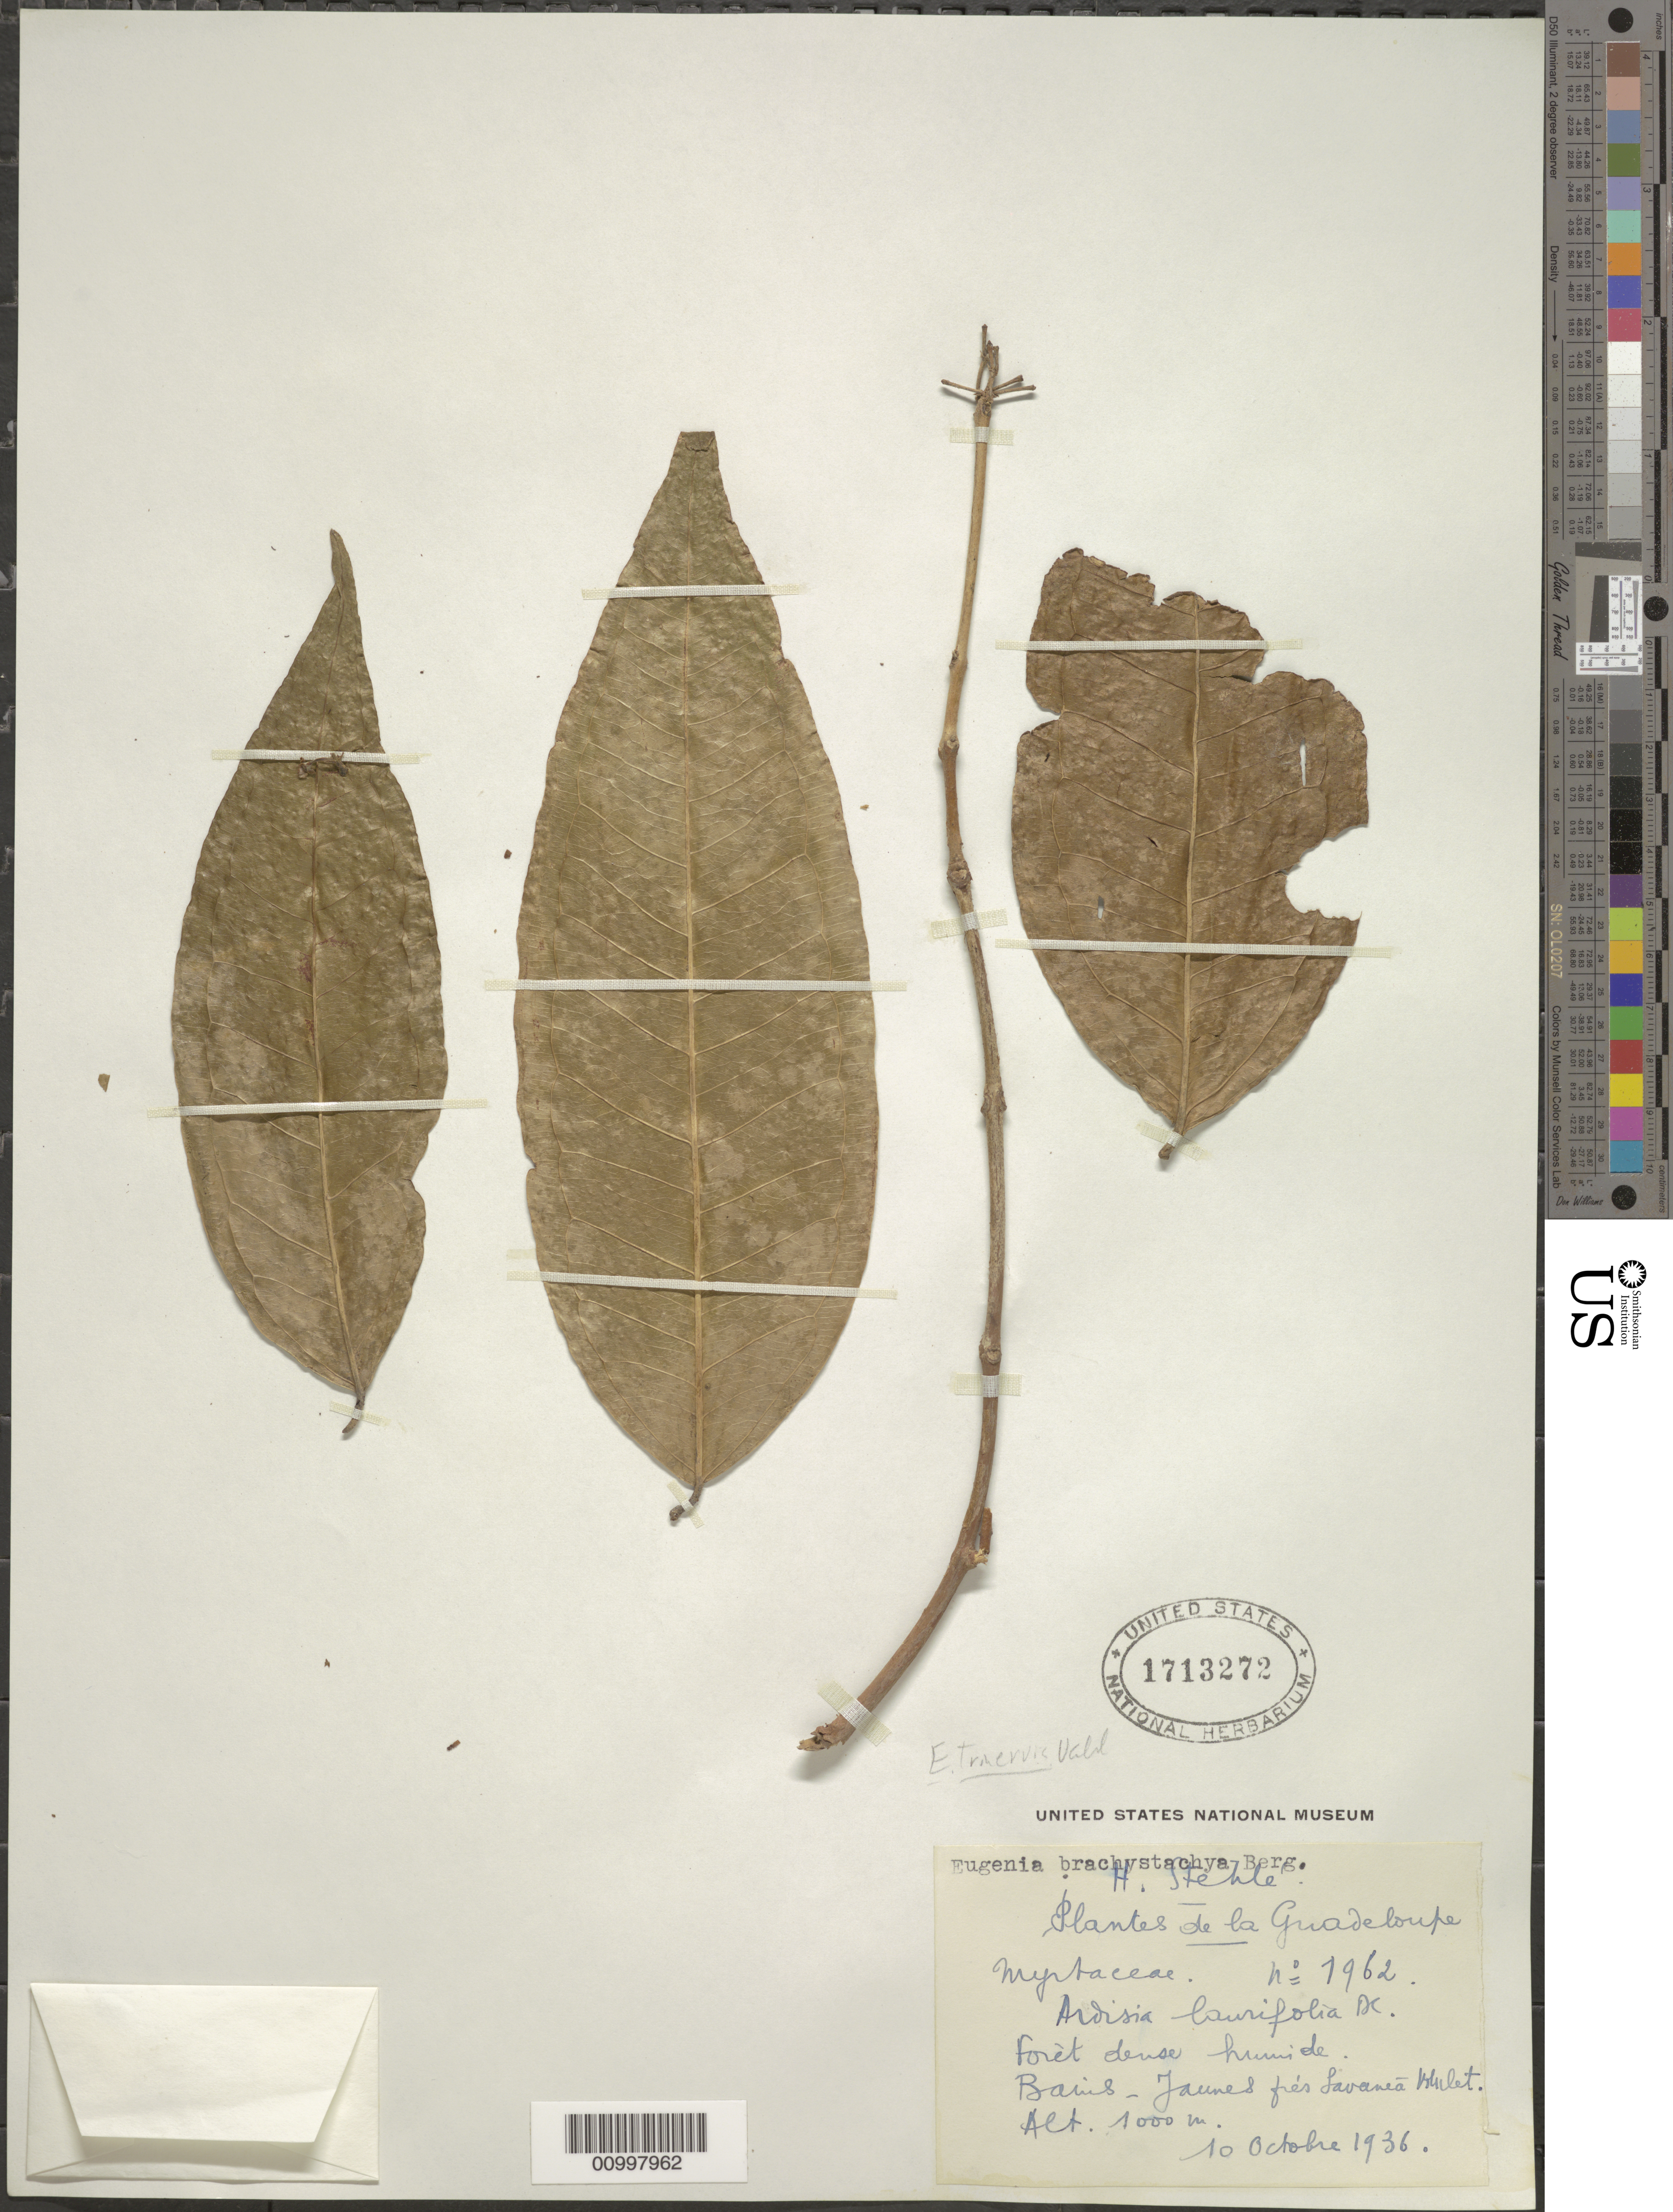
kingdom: Plantae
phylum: Tracheophyta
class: Magnoliopsida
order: Myrtales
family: Myrtaceae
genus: Eugenia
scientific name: Eugenia trinervia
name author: Vahl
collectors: H. Stehlé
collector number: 1962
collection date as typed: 10 Oct 1936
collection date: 1936-10-10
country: Guadeloupe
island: Basse Terre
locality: Bains-Jaunes, prés Savanea Mulet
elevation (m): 1000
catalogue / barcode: US 1713272